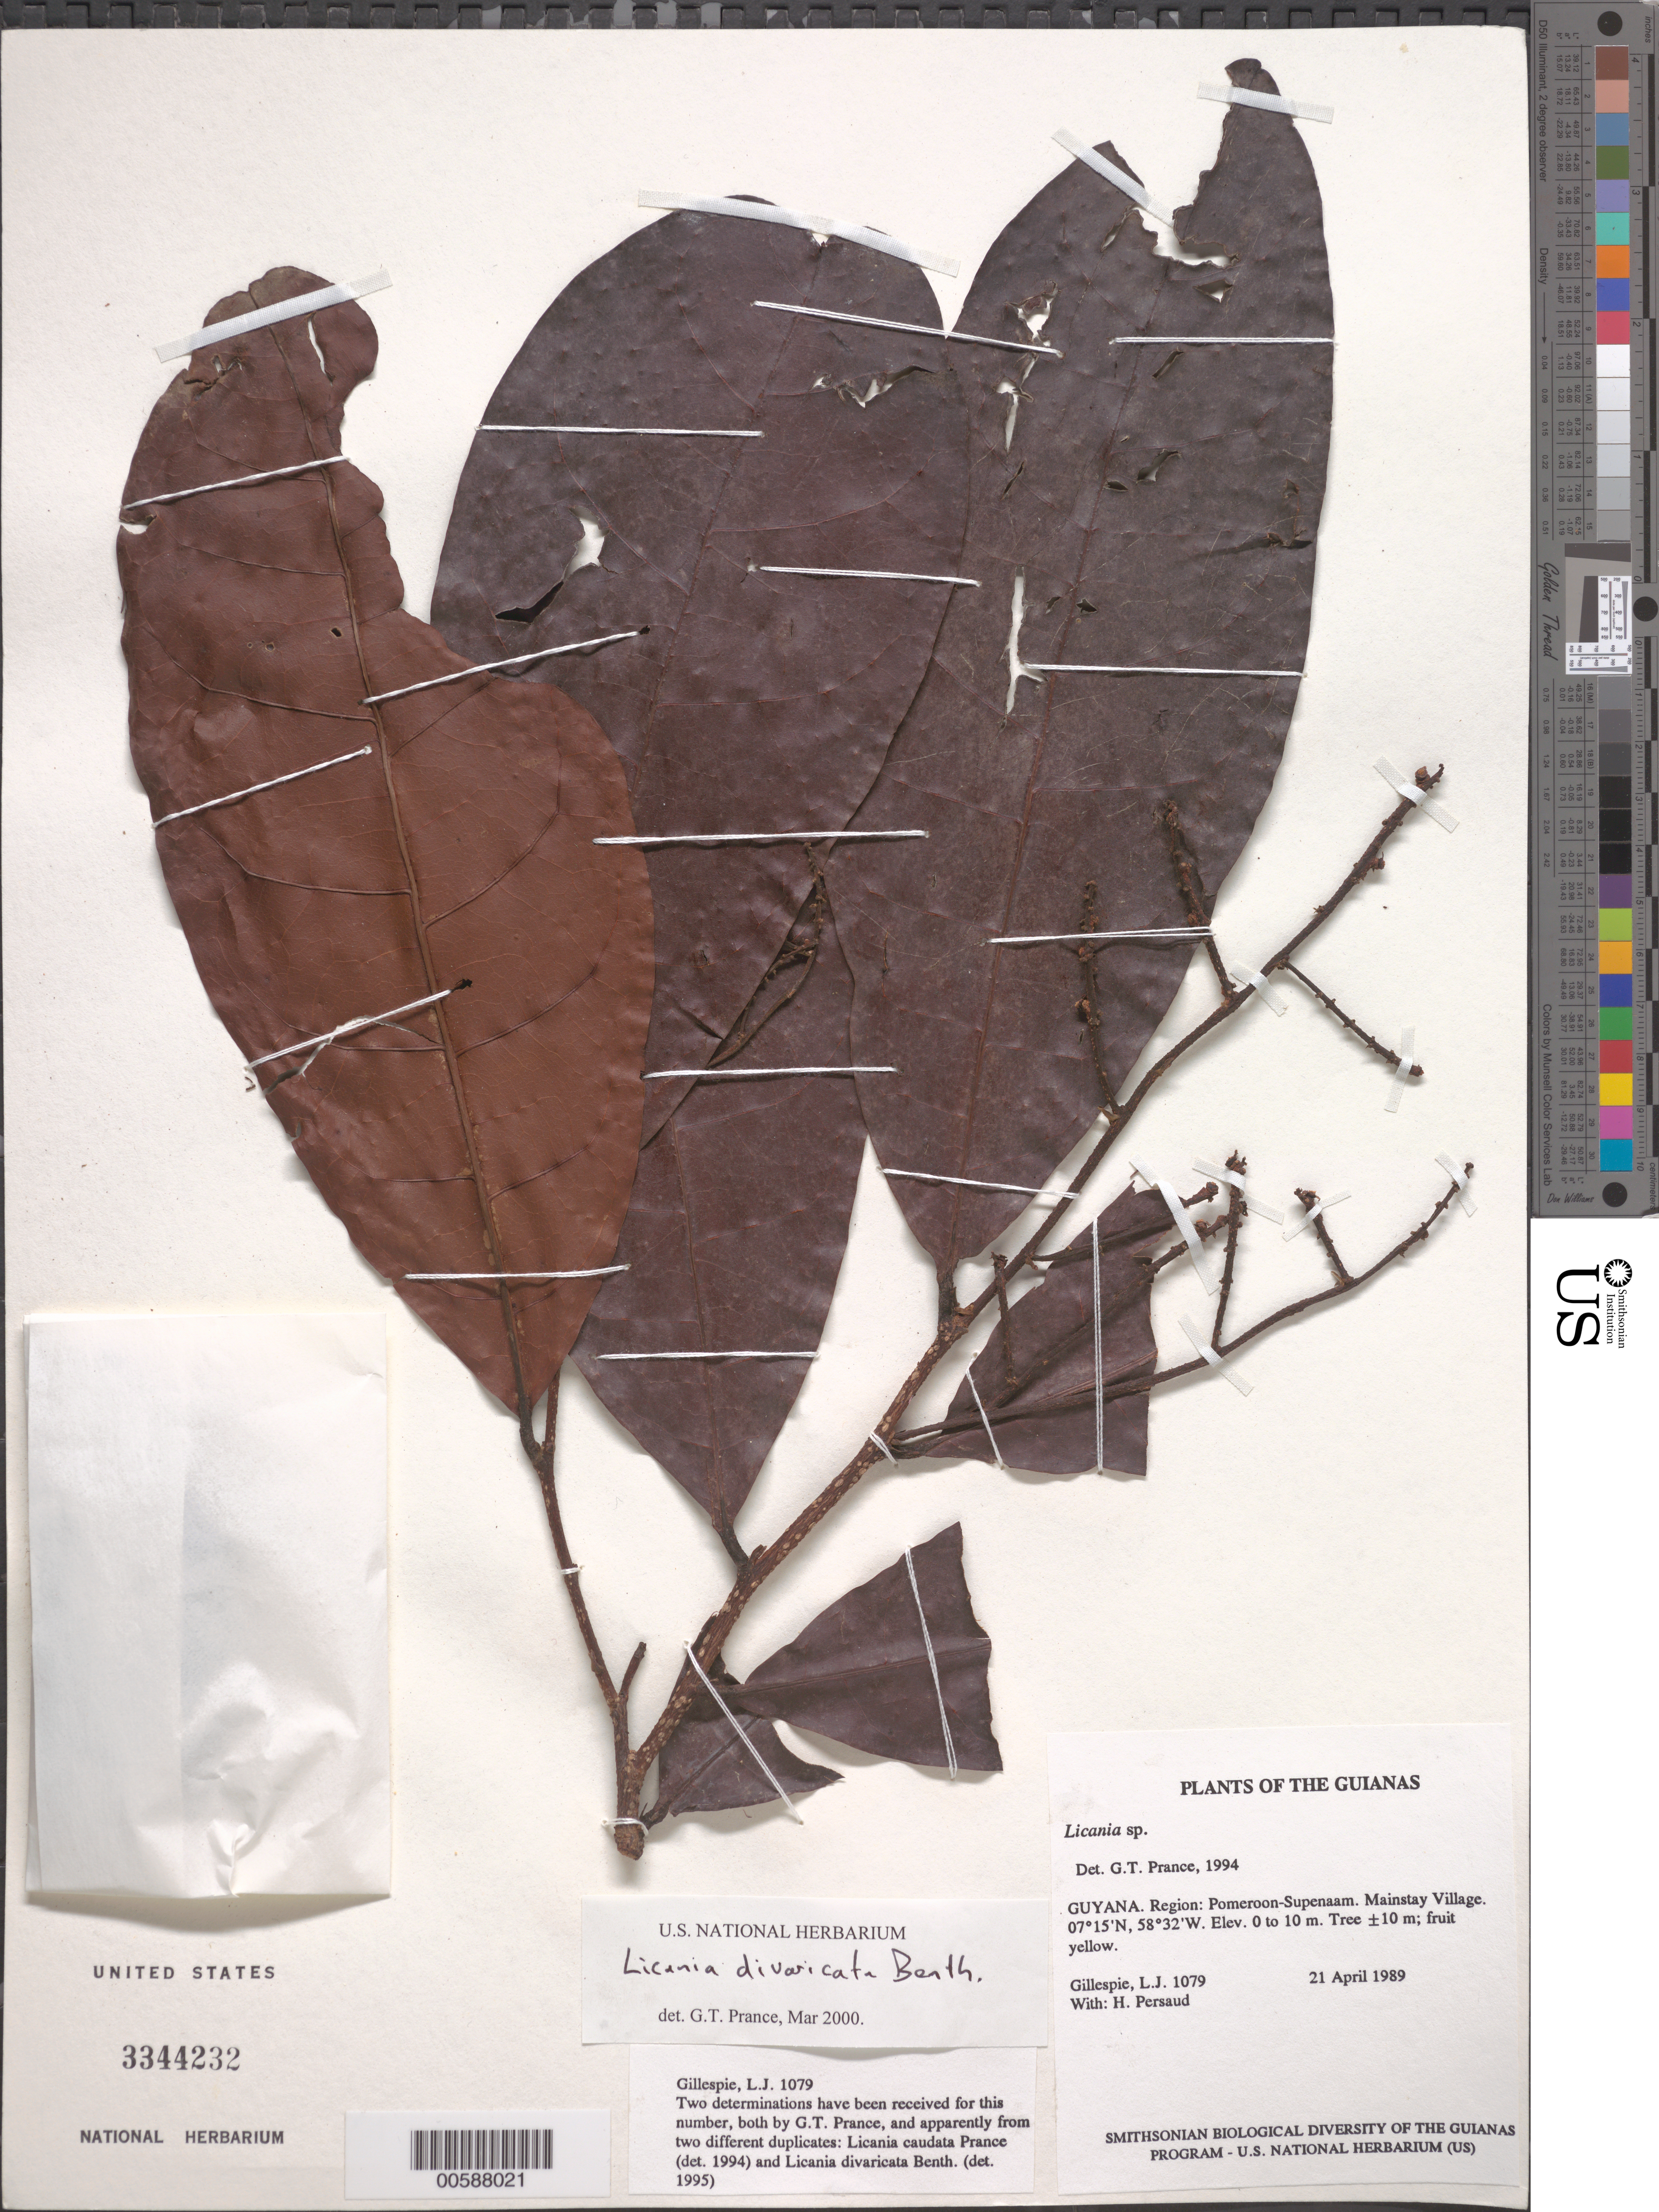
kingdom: Plantae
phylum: Tracheophyta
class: Magnoliopsida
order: Malpighiales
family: Chrysobalanaceae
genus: Hymenopus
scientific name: Hymenopus divaricatus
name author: (Benth.) Sothers & Prance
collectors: L. J. Gillespie & H. Persaud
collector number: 1079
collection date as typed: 21 April 1989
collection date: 1989-04-21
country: Guyana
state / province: Pomeroon-Supenaam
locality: Mainstay Village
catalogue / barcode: US 3344232